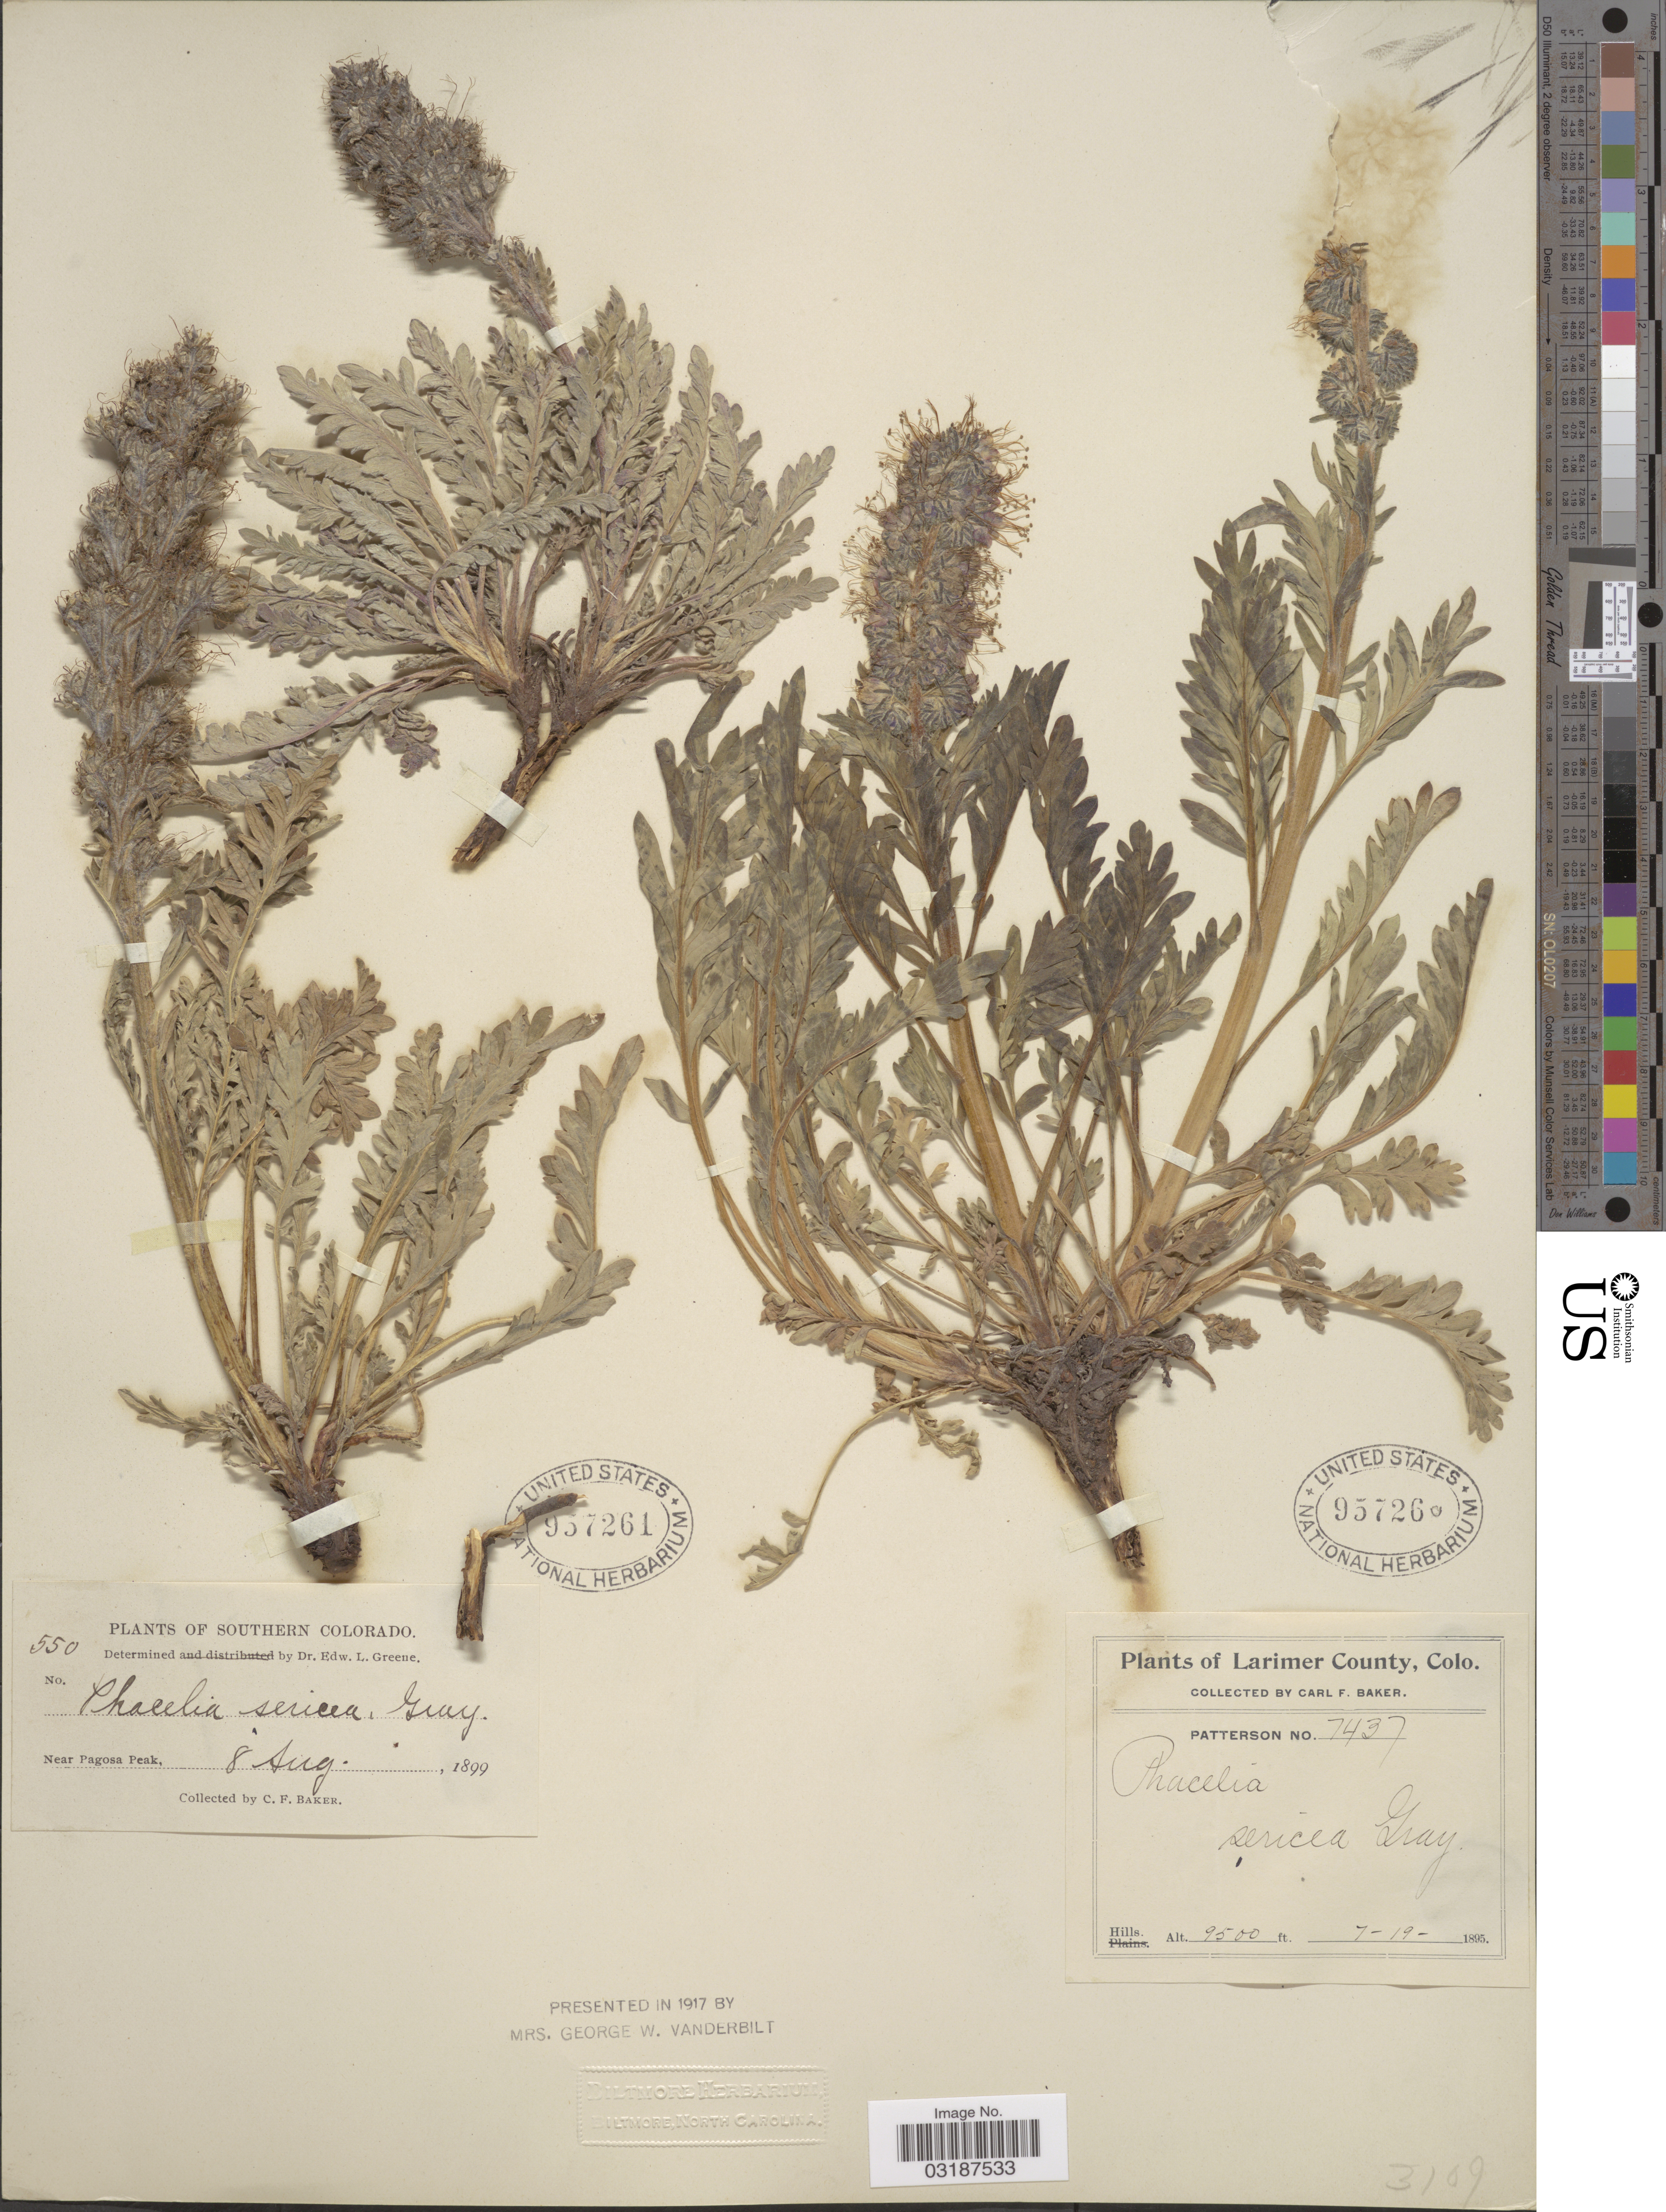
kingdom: Plantae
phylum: Tracheophyta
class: Magnoliopsida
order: Boraginales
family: Hydrophyllaceae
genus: Phacelia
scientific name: Phacelia sericea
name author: (Graham) A. Gray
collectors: C. F. Baker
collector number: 550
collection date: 1899-08-08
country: United States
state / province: Colorado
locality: Southern Colorado. Near Pagosa Peak.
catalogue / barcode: US 957261